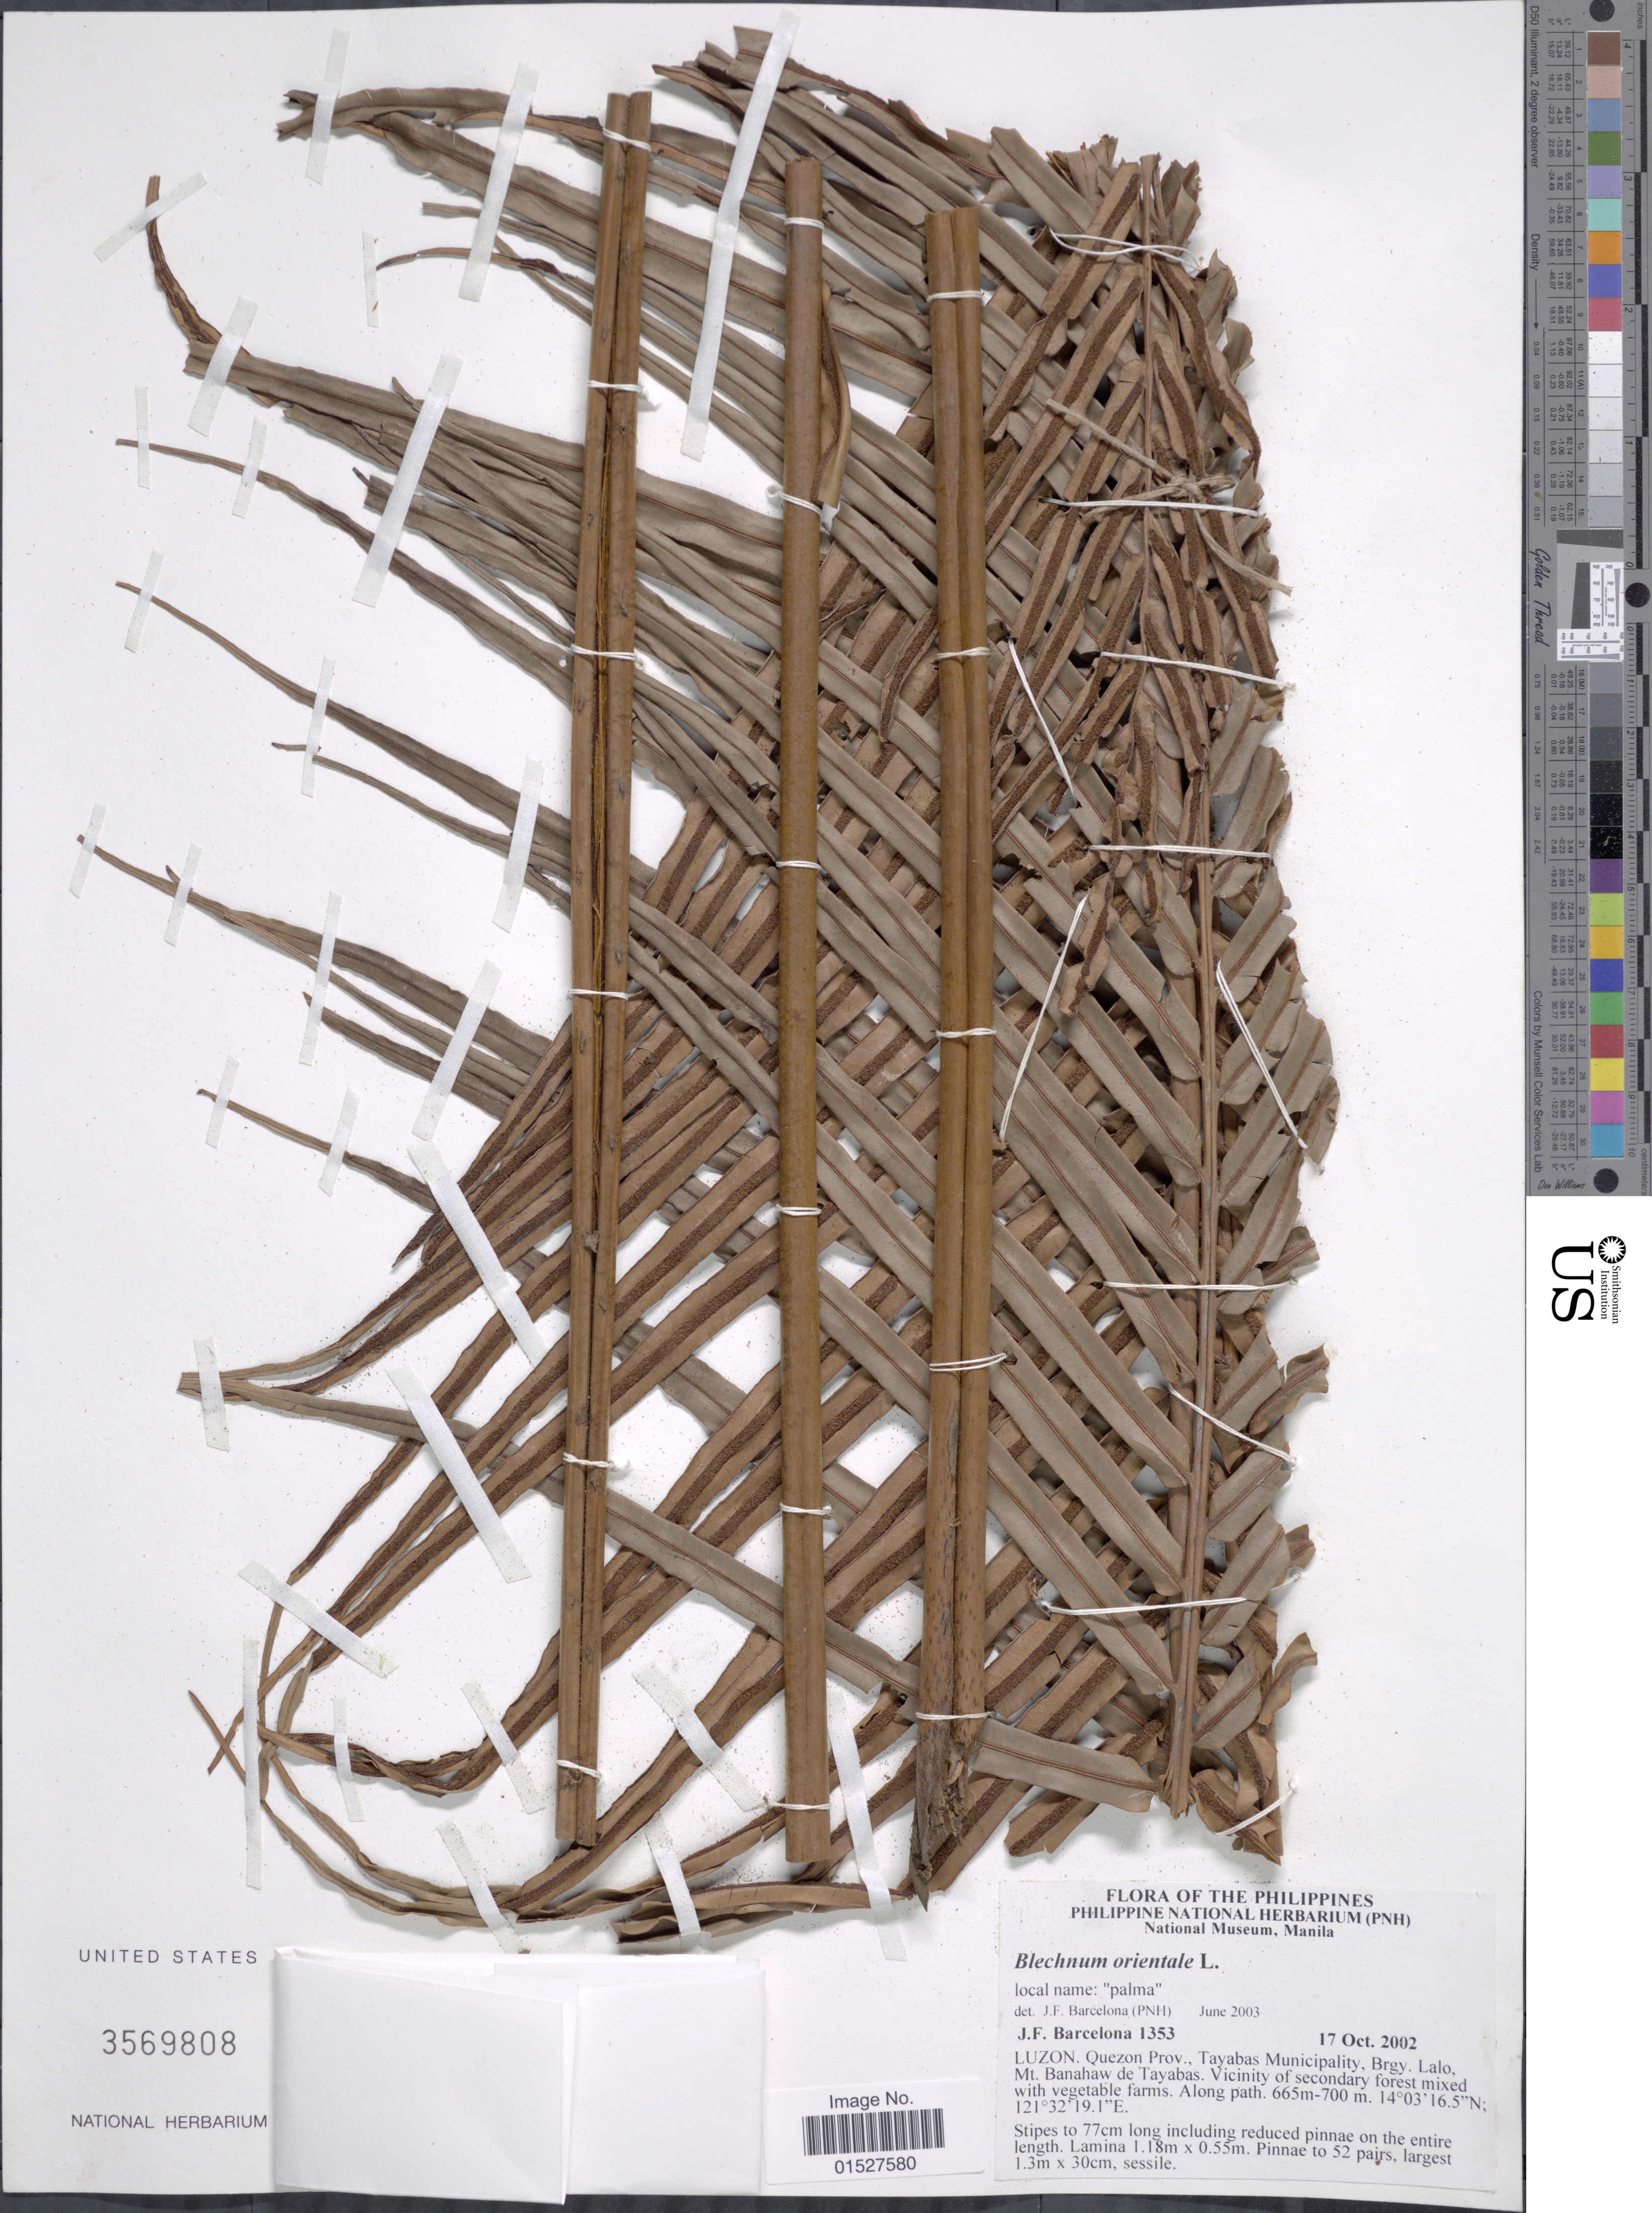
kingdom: Plantae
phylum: Tracheophyta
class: Polypodiopsida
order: Polypodiales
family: Blechnaceae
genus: Blechnum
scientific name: Blechnum orientale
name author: L.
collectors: J. F. Barcelona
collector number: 1353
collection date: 2002-10-17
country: Philippines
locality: Luzon, Quezon Prov., Tayabas Municipality, Brgy. Lalo, Mt. Banahaw de Tayabas. Along path.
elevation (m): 665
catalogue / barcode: US 3569808